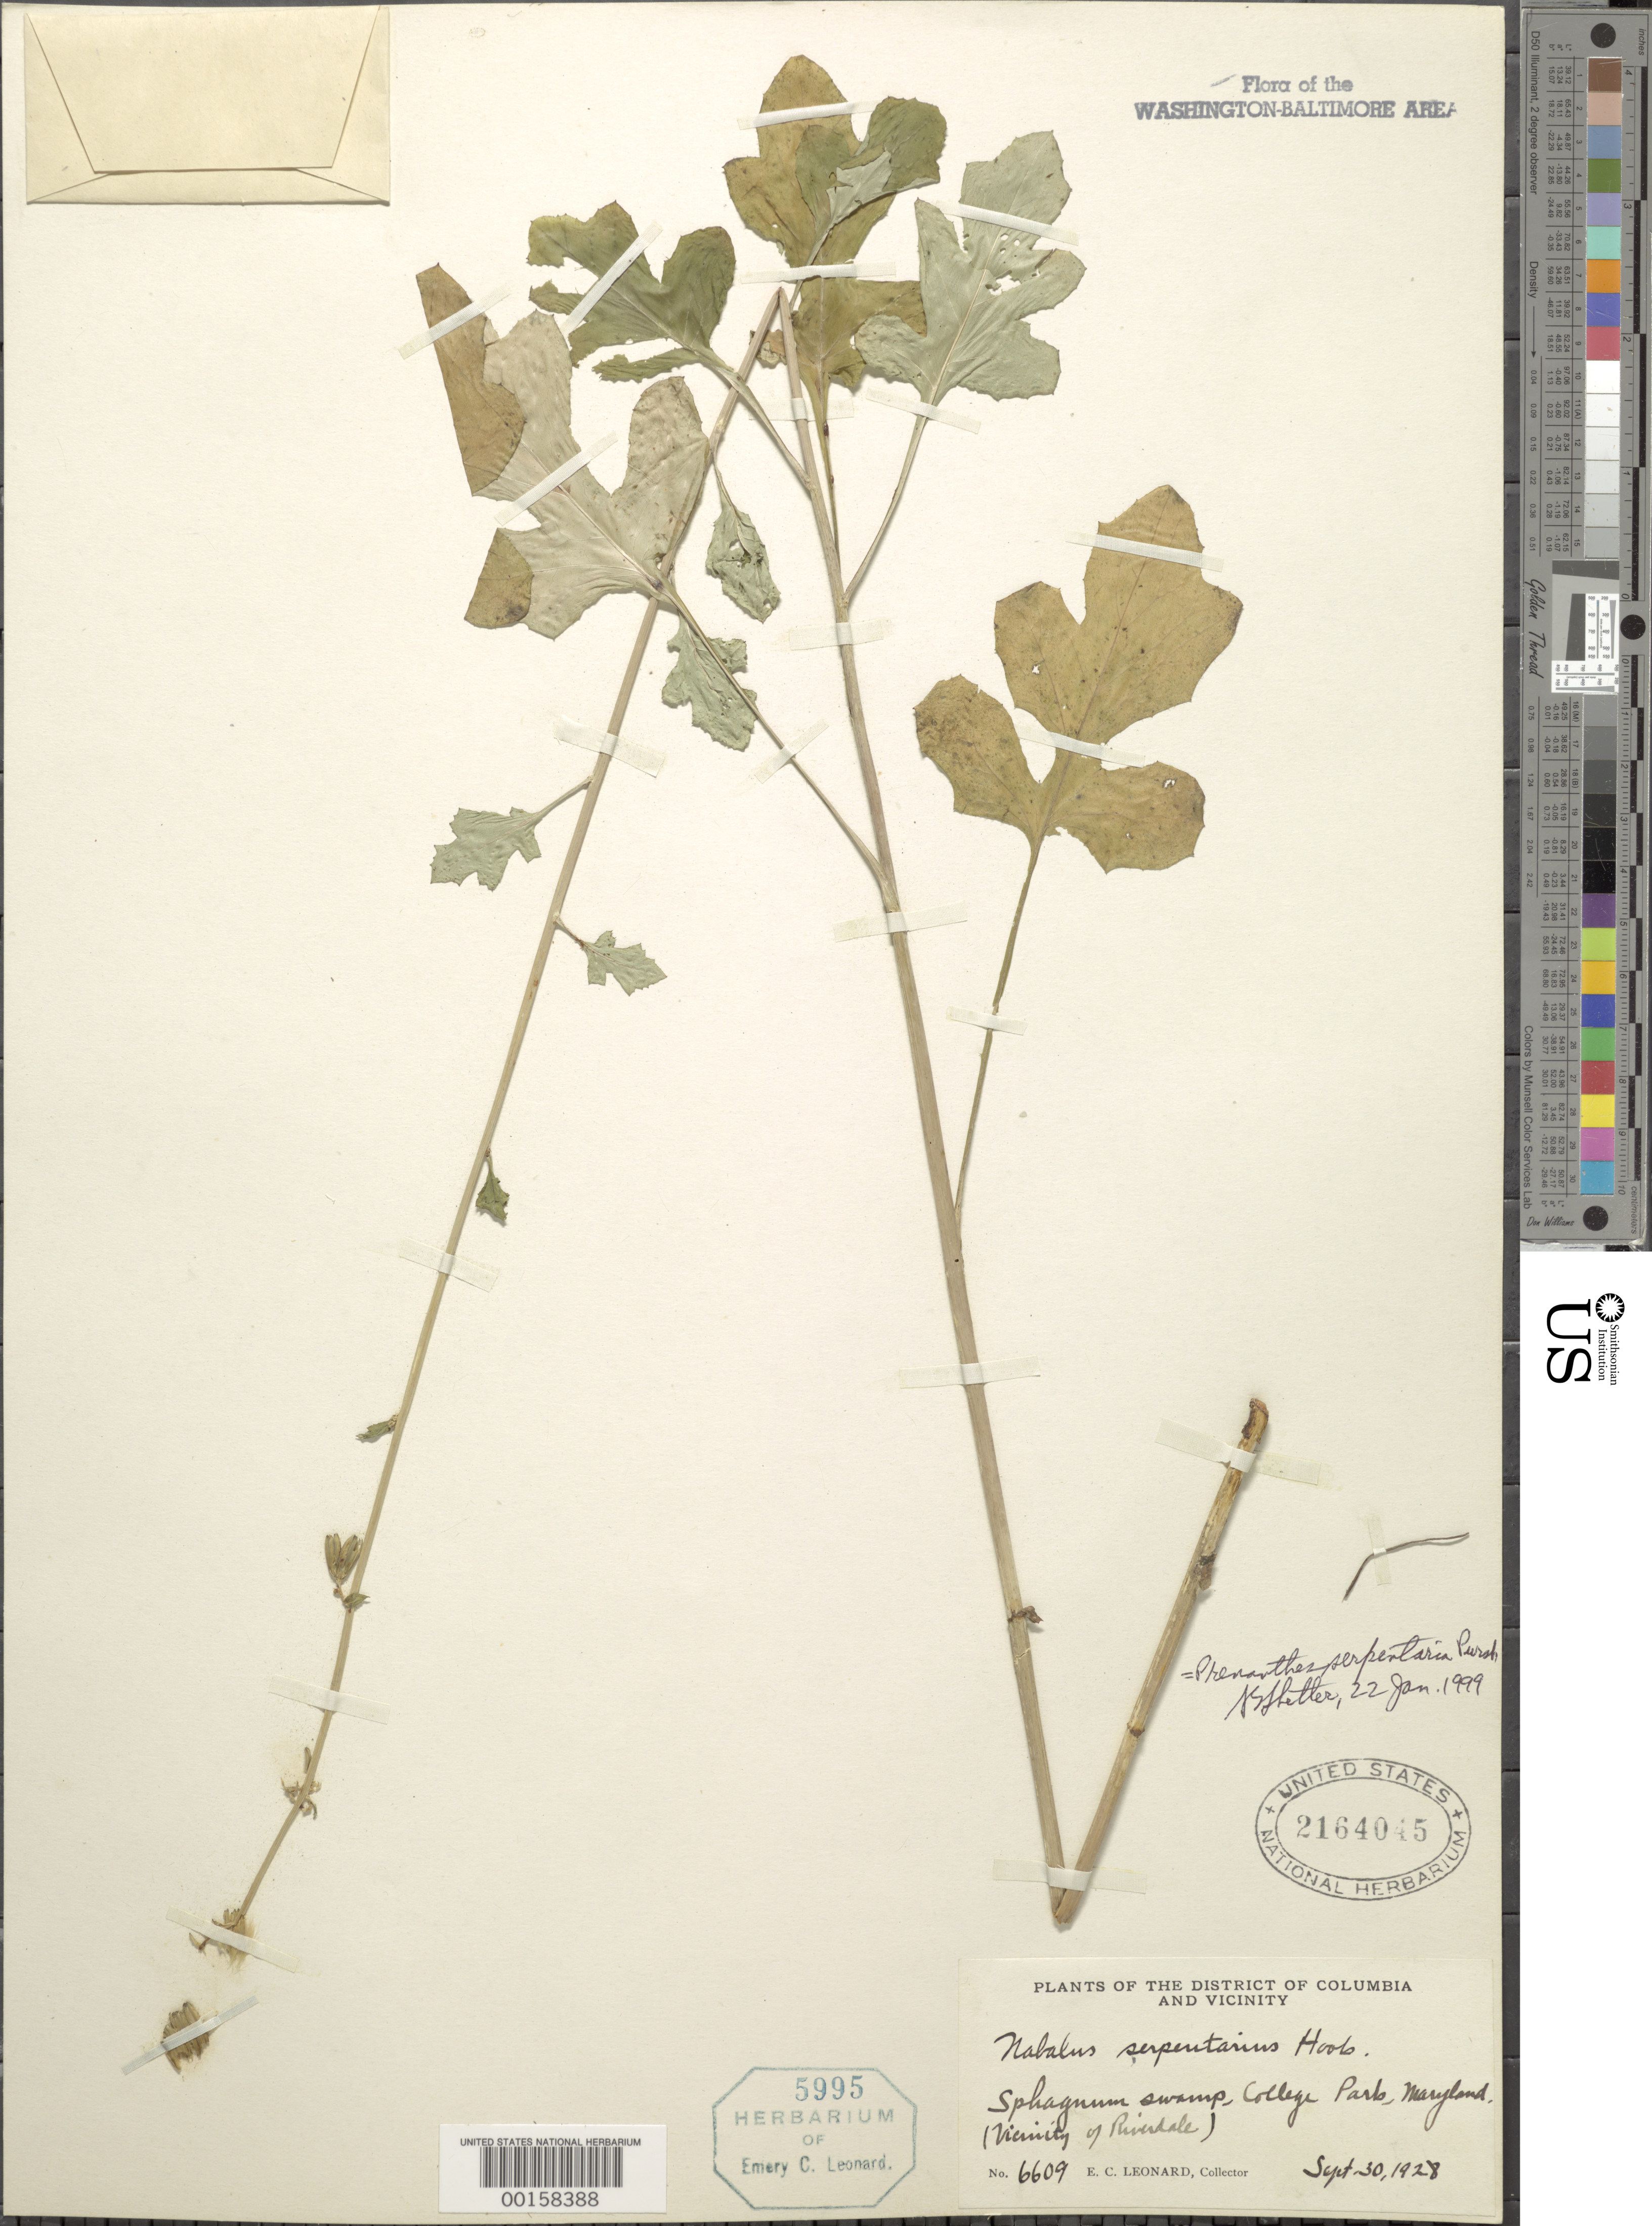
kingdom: Plantae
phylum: Tracheophyta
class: Magnoliopsida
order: Asterales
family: Asteraceae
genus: Nabalus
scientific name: Nabalus serpentarius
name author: (Pursh) Hook.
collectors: E. C. Leonard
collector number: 6609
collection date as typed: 30 Sep 1928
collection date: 1928-09-30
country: United States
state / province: Maryland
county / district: Prince George's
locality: College Park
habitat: Sphagnum swamp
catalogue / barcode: US 2164045